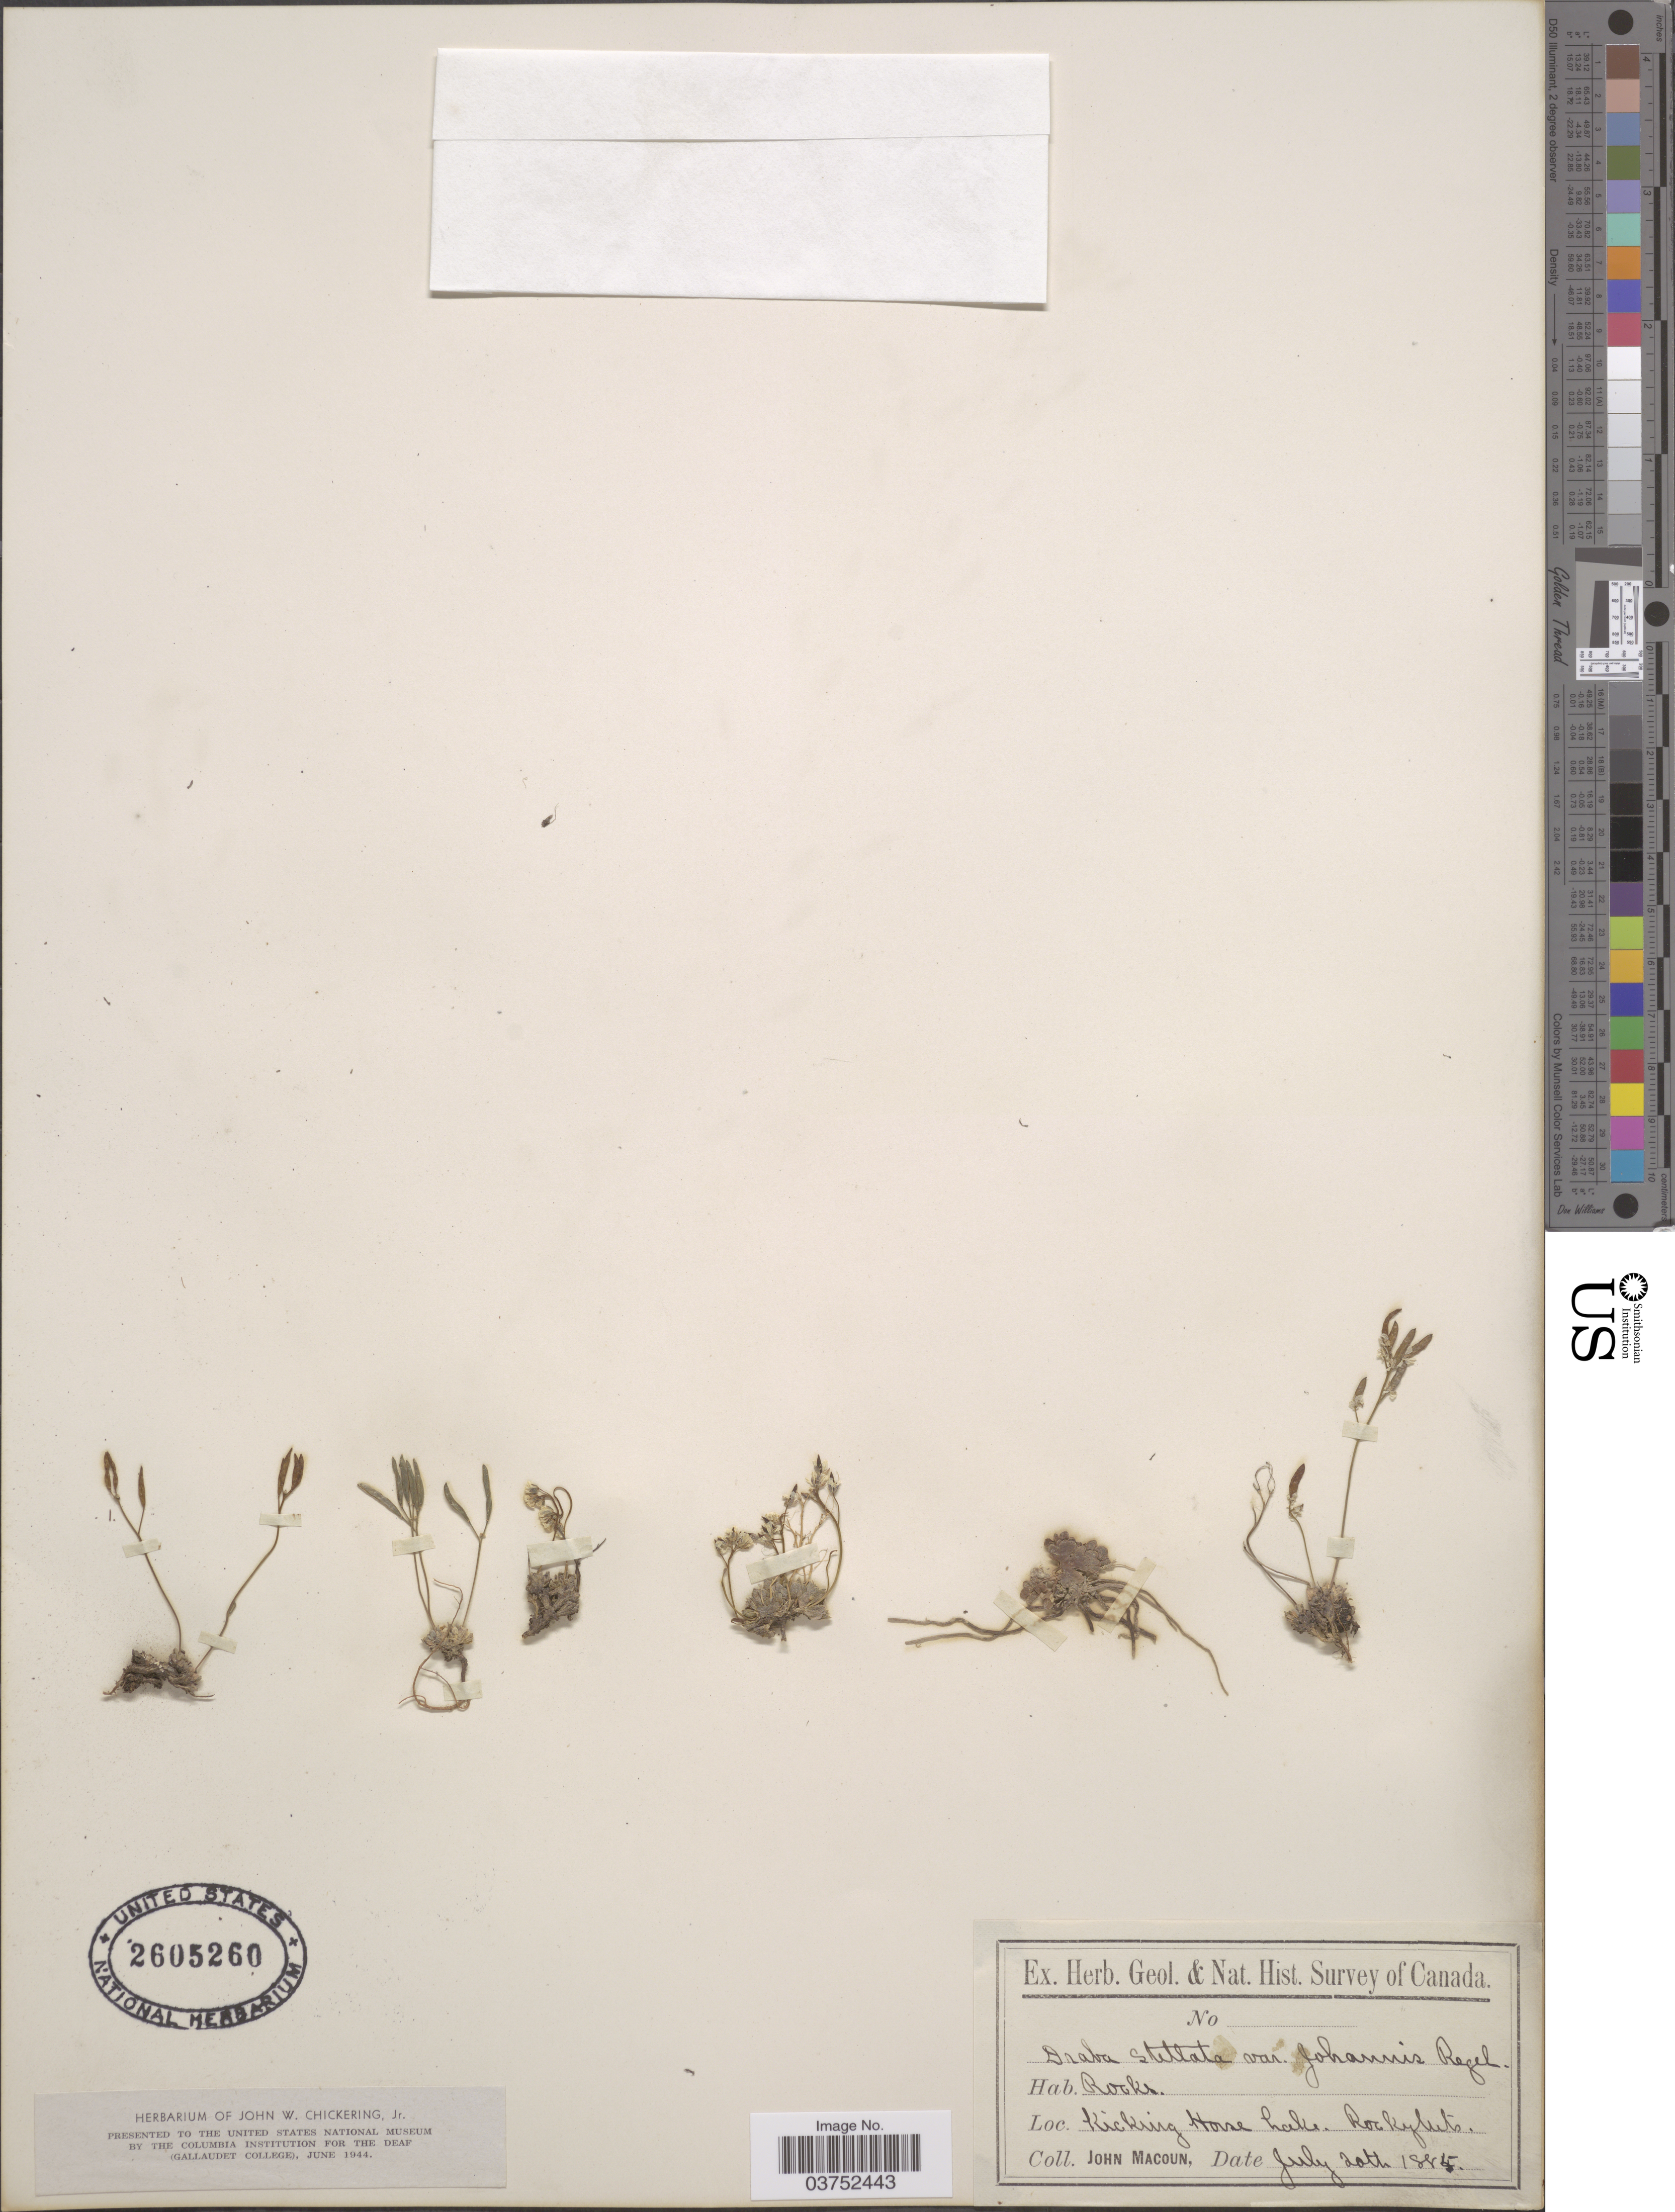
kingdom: Plantae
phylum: Tracheophyta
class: Magnoliopsida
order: Brassicales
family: Brassicaceae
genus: Draba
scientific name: Draba stellata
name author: (A. Gray) Jacq.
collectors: J. Macoun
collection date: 1884-07-20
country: Canada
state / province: British Columbia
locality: Kicking Horse Lake. Rocky Mts.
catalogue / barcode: US 2605260